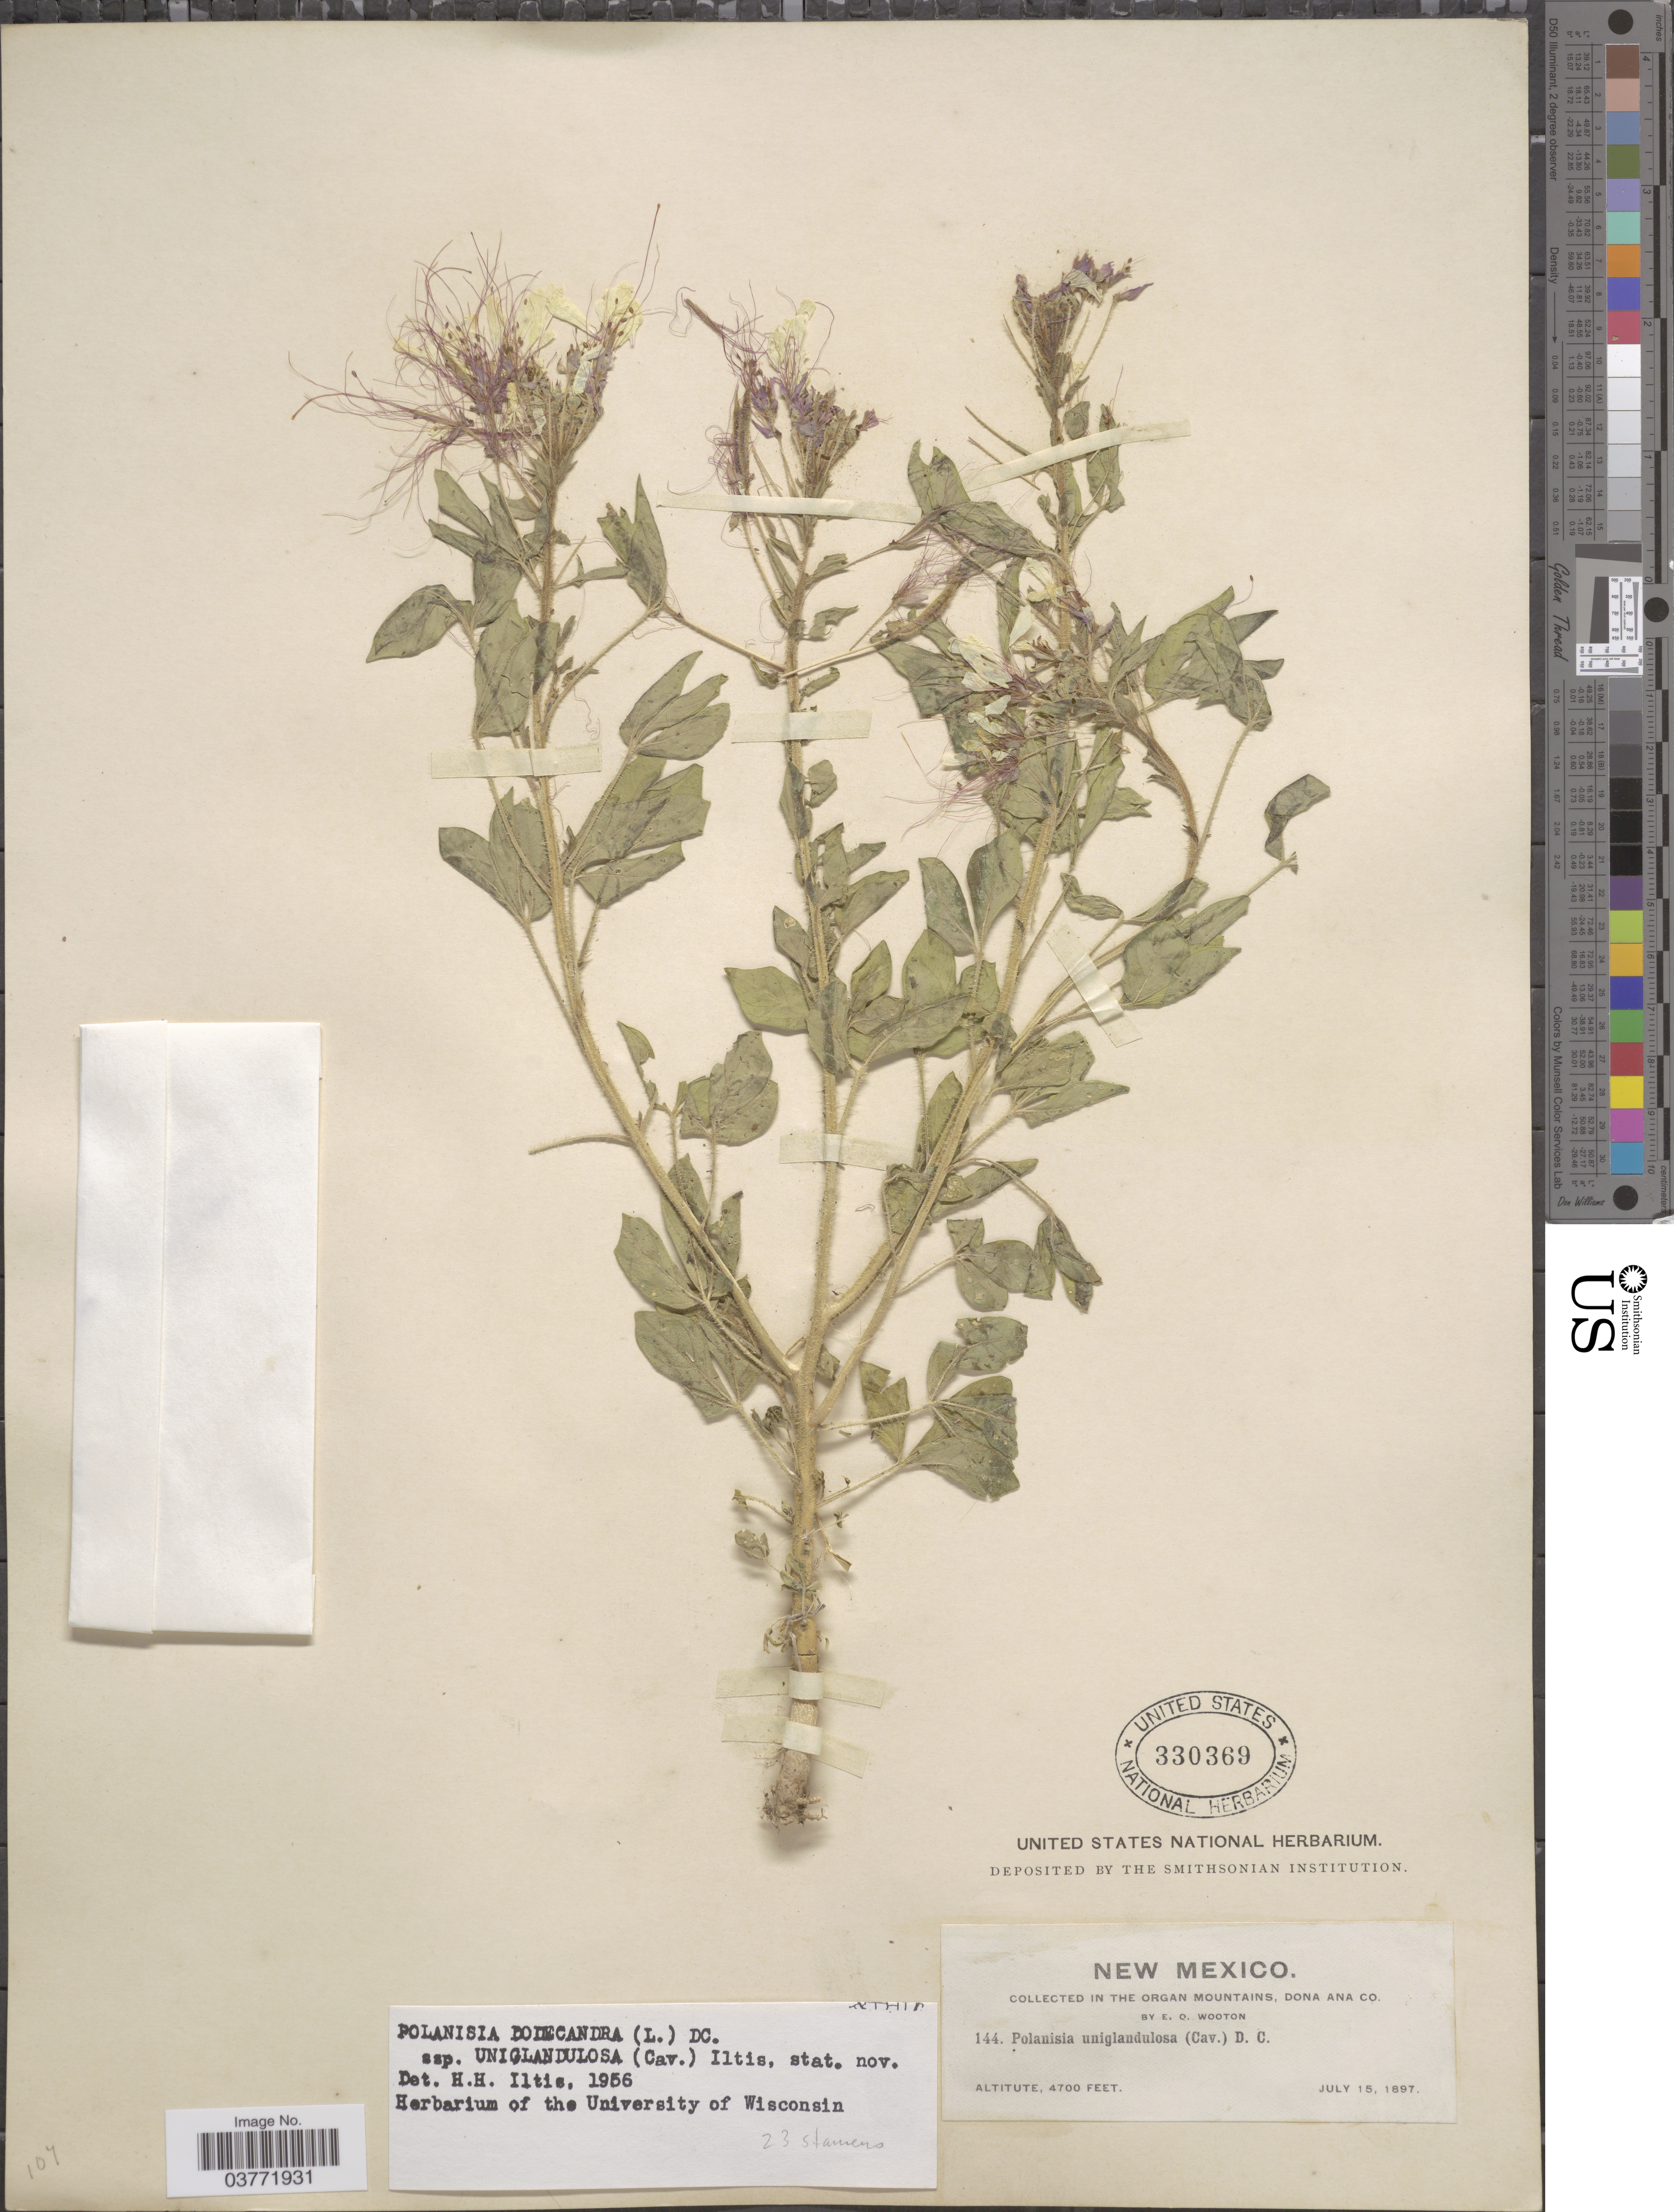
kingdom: Plantae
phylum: Tracheophyta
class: Magnoliopsida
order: Brassicales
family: Cleomaceae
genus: Polanisia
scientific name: Polanisia uniglandulosa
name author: (Cav.) DC.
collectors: E. O. Wooton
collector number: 144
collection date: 1897-07-15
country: United States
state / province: New Mexico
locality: In The Organ Mountains, Dona Ana Co.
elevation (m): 1433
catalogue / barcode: US 330369